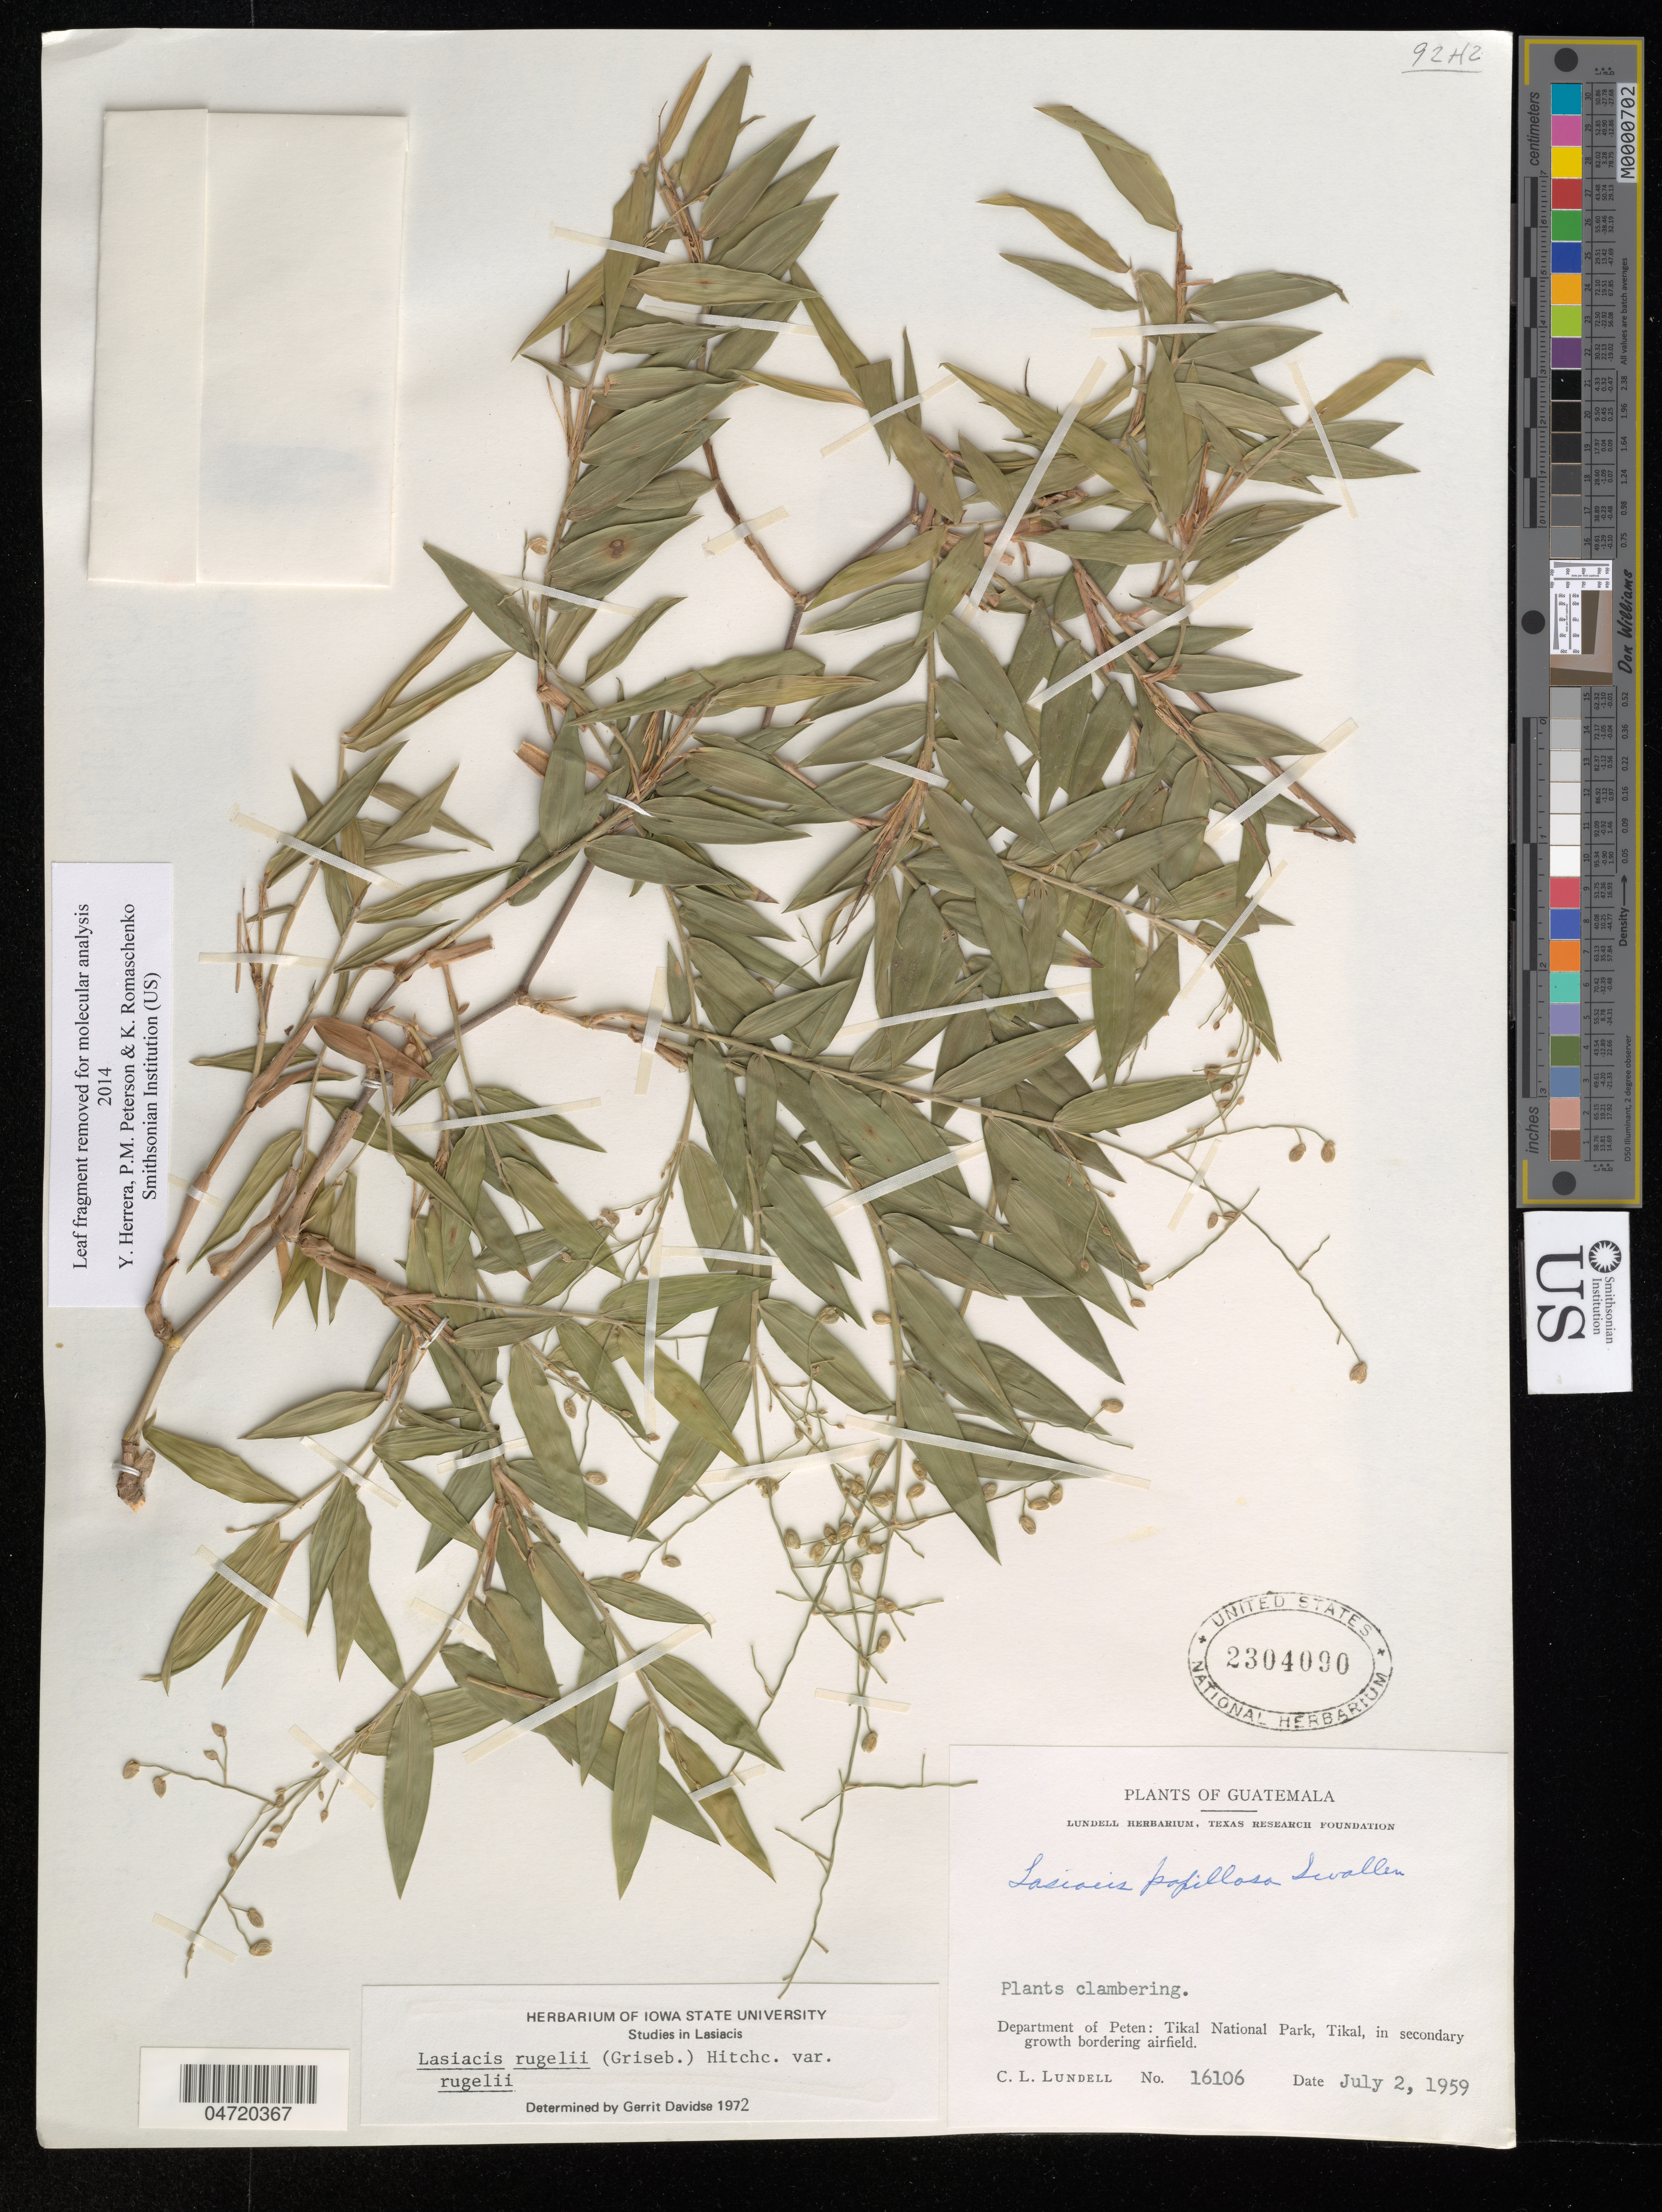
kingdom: Plantae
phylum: Tracheophyta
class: Liliopsida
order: Poales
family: Poaceae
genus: Lasiacis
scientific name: Lasiacis rugelii var. rugelii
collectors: C. L. Lundell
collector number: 16106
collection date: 1959-07-02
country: Guatemala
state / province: El Peten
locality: Department of Peten: Tikal National Park, Tikal, in secondary growth bordering airfield.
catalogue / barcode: US 2304090